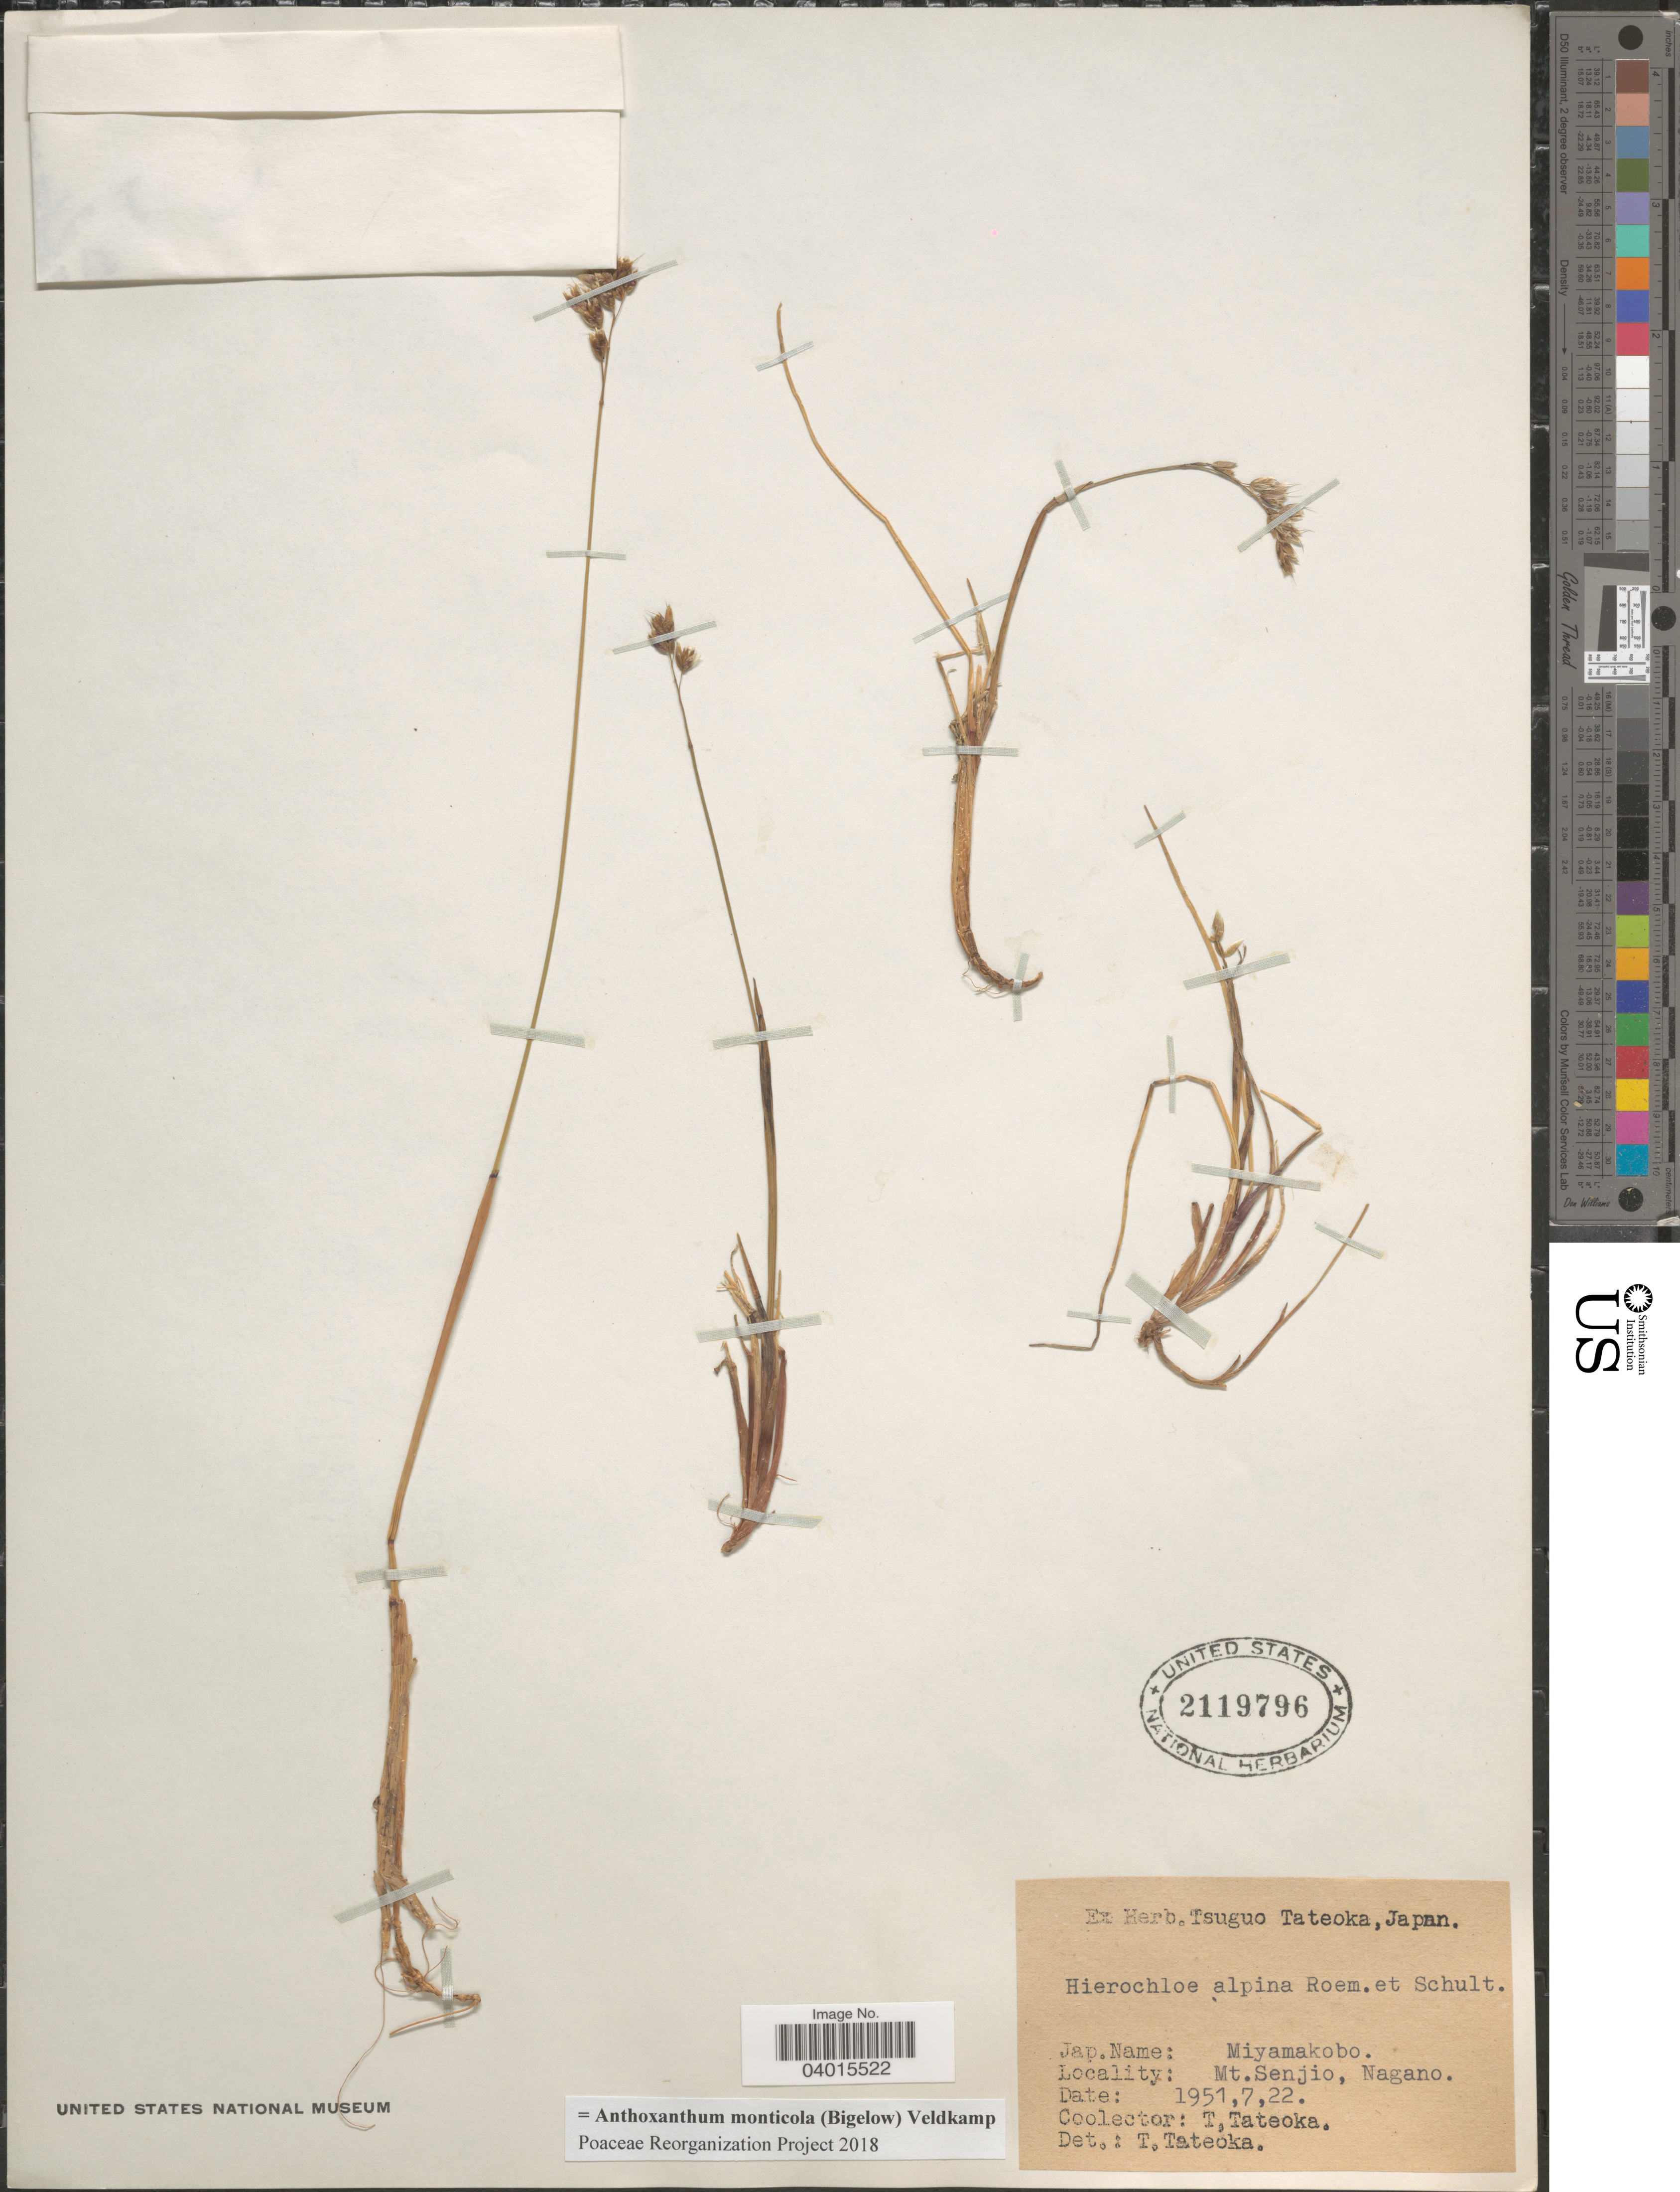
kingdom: Plantae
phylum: Tracheophyta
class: Liliopsida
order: Poales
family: Poaceae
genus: Anthoxanthum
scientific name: Anthoxanthum monticola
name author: (Bigelow) Veldkamp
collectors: T. Tateoka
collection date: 1951-07-22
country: Japan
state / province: Nagano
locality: Mt. Senjio.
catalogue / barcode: US 2119796